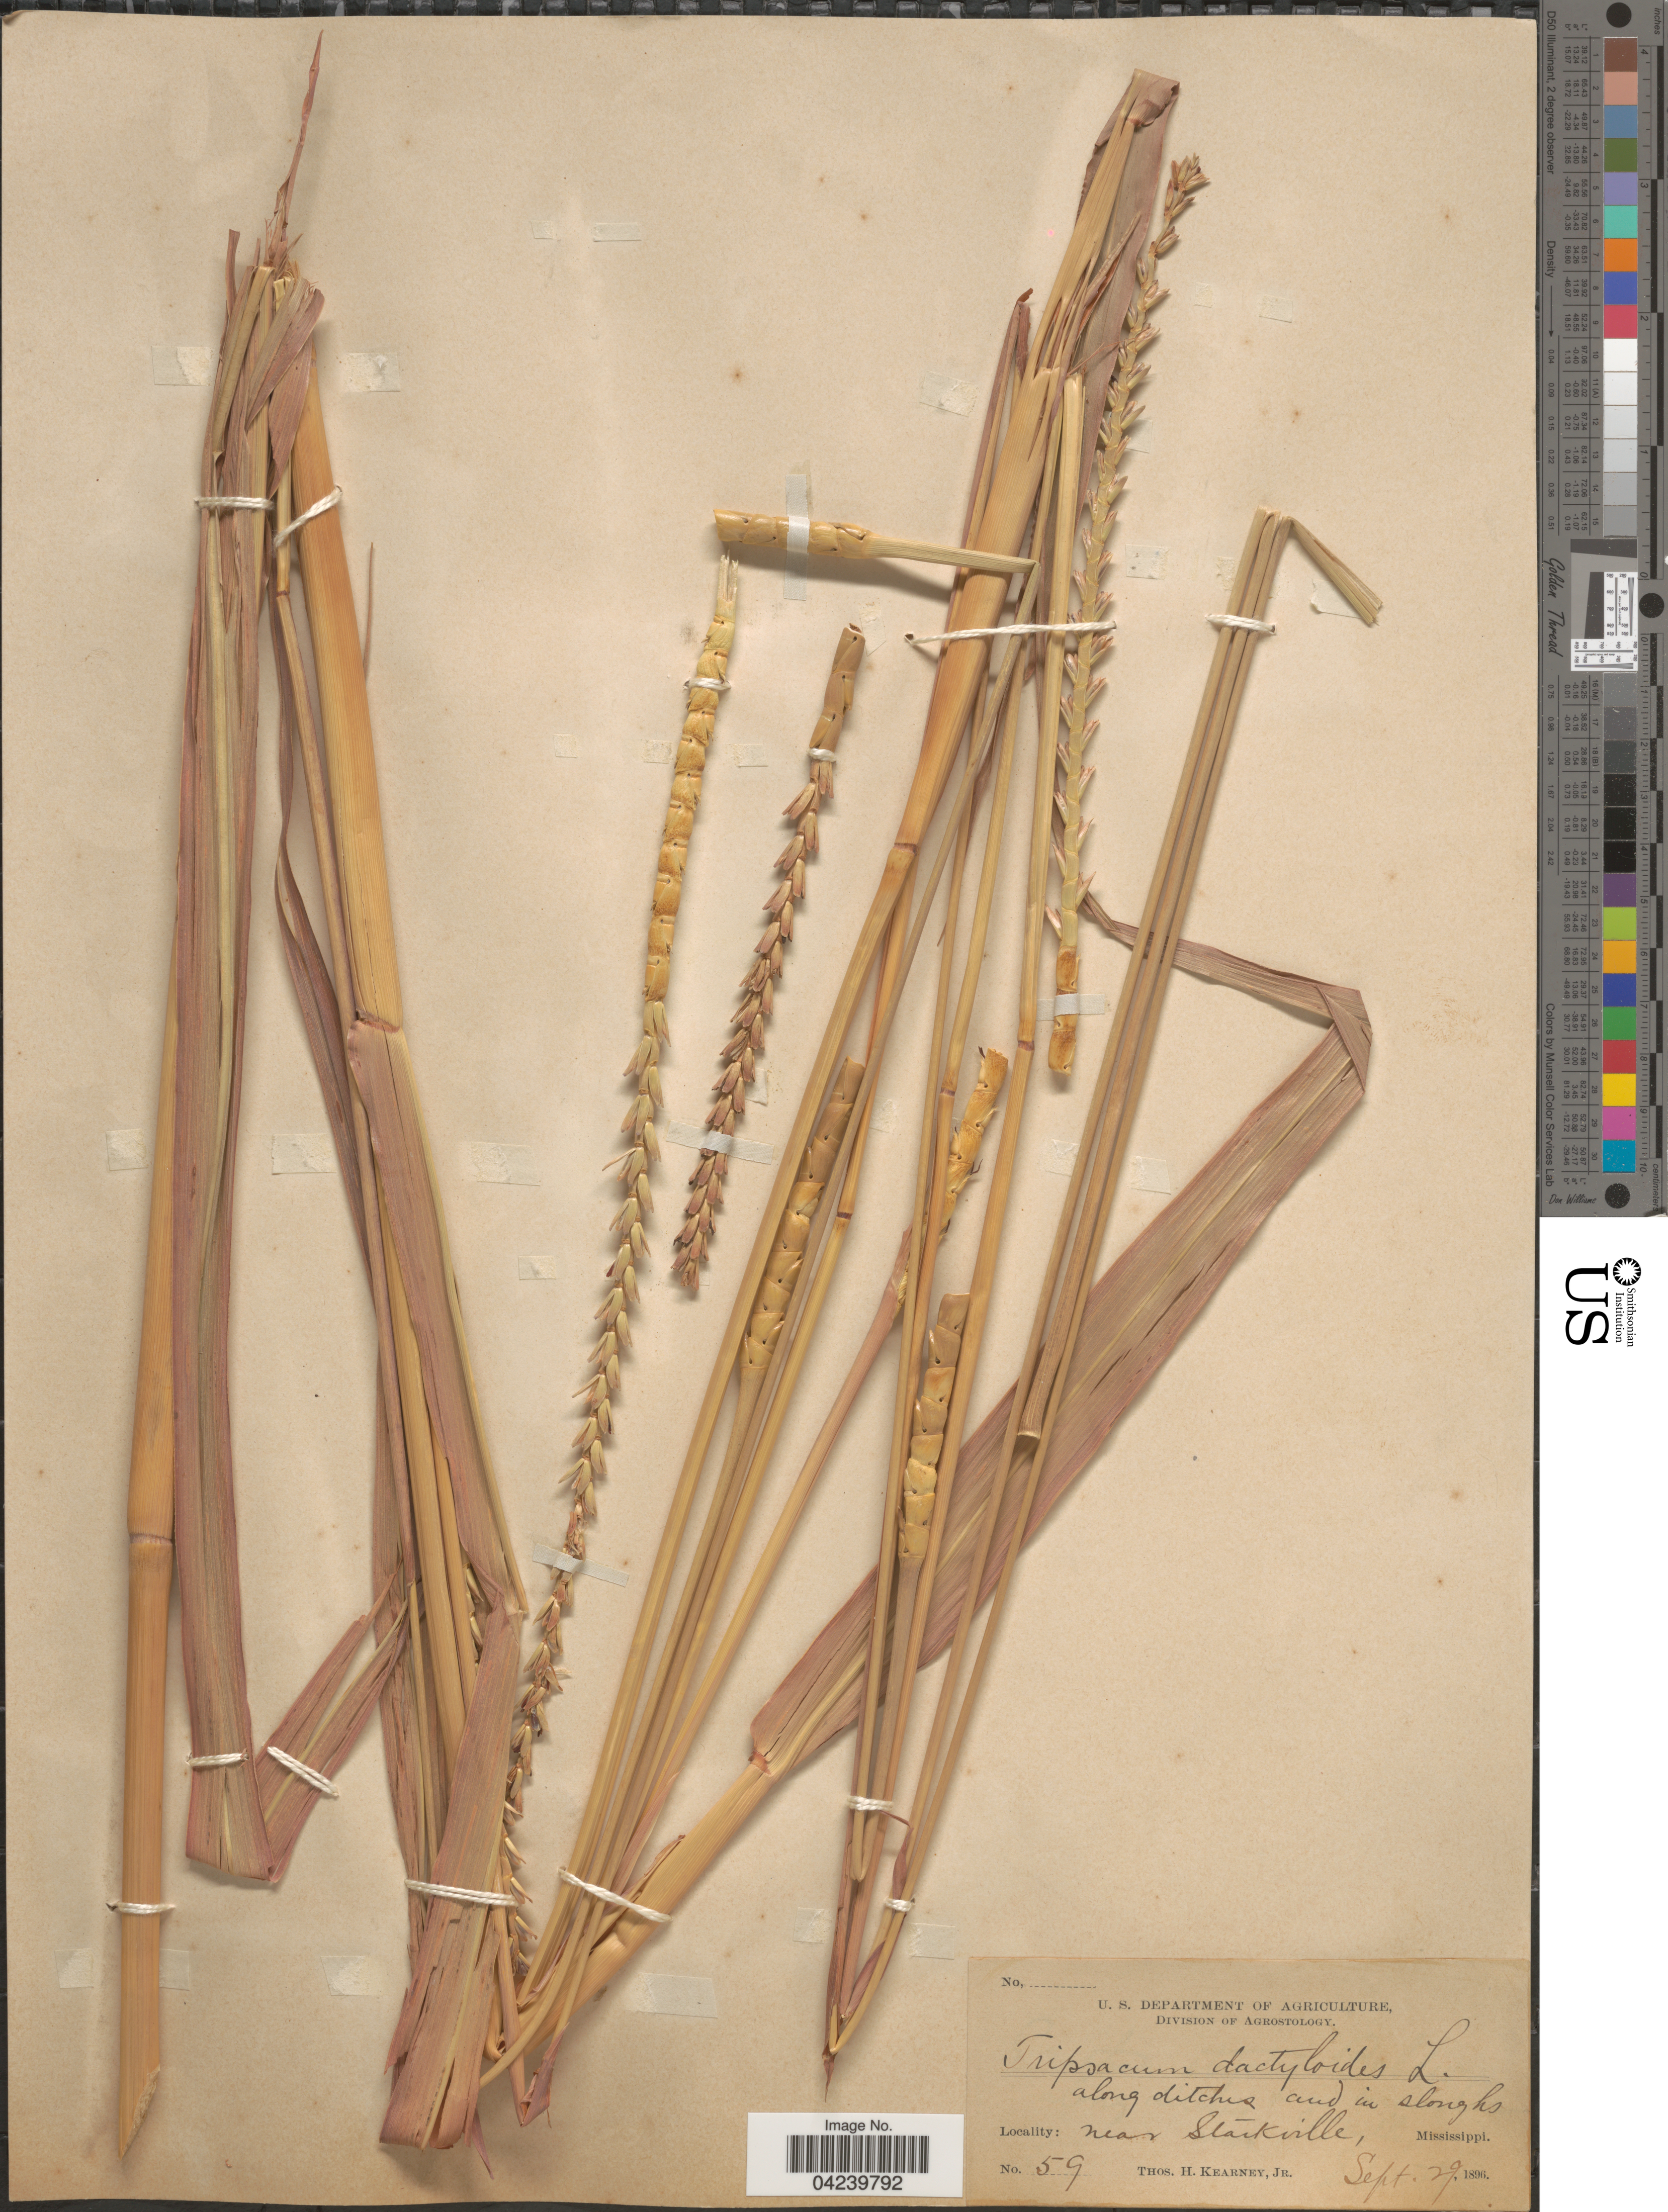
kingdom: Plantae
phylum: Tracheophyta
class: Liliopsida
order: Poales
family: Poaceae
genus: Tripsacum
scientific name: Tripsacum dactyloides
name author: (L.) L.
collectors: T. H. Kearney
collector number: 59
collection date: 1896-09-29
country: United States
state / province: Mississippi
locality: Along ditches and in sloughs near Starkville.